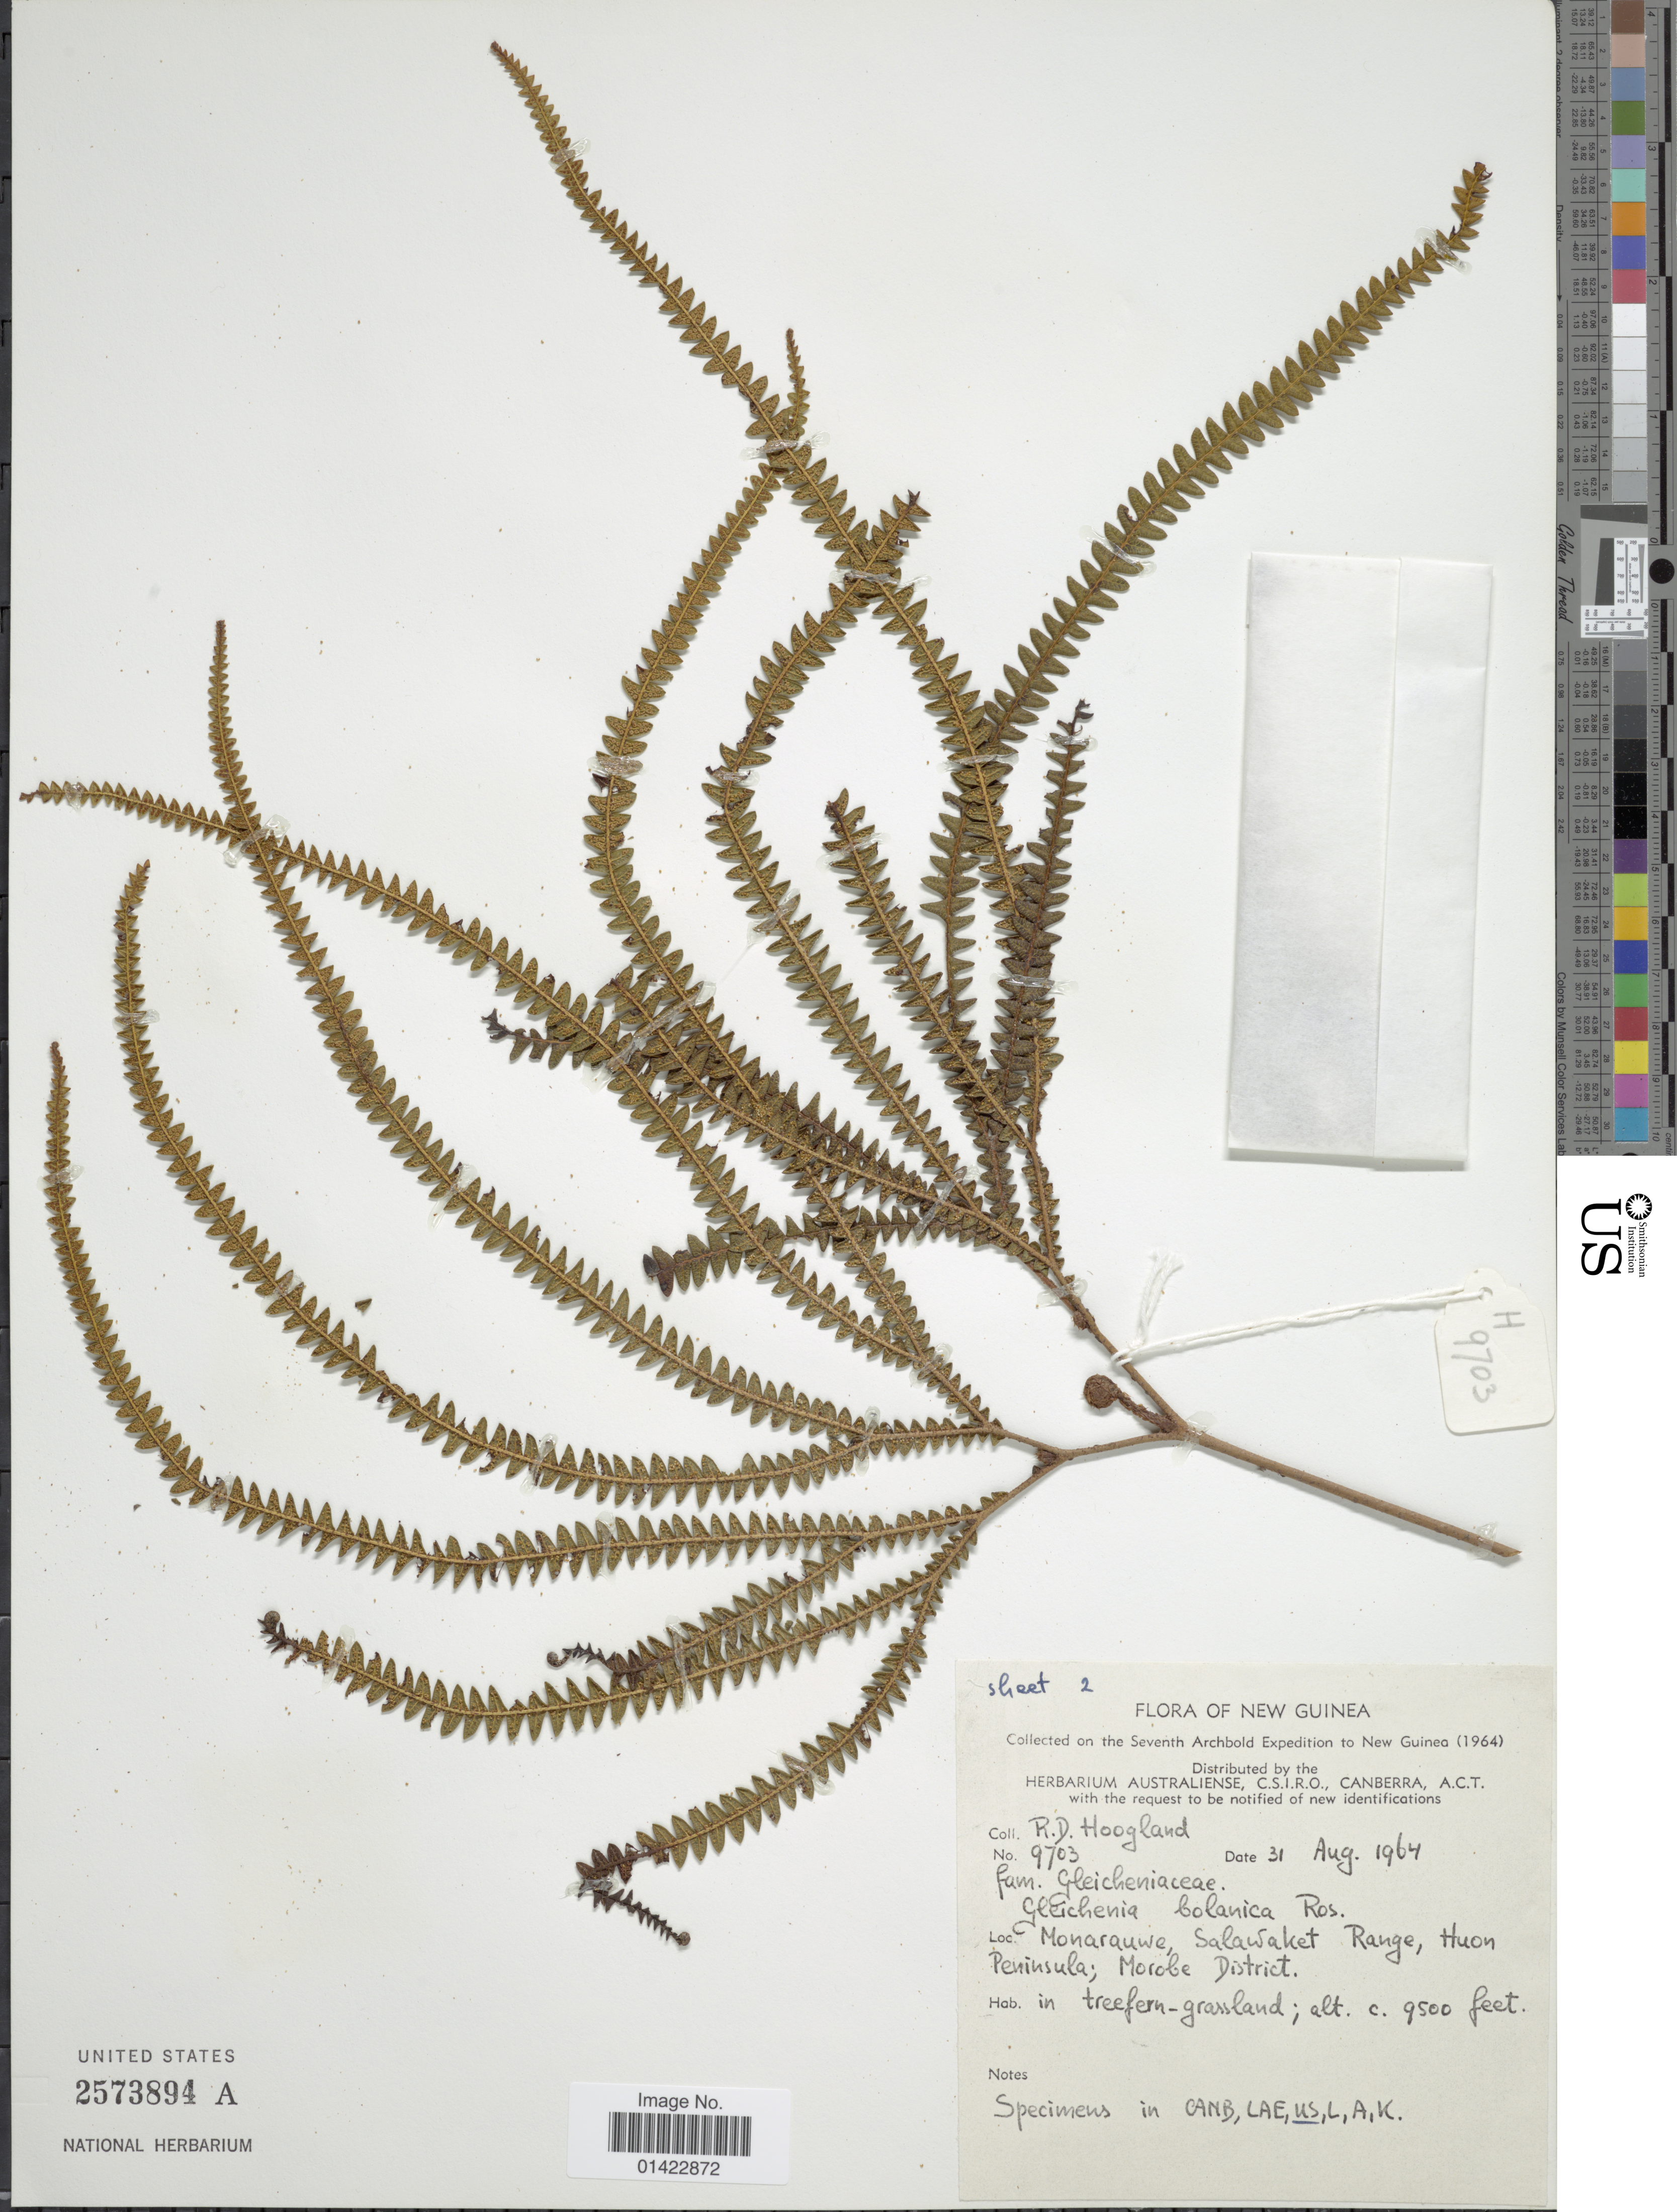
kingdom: Plantae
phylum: Tracheophyta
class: Polypodiopsida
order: Gleicheniales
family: Gleicheniaceae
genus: Sticherus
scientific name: Sticherus bolanicus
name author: (Rosenst.) Copel.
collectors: R. D. Hoogland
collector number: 9703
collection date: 1964-08-31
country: Papua New Guinea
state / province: Morobe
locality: New Guinea. Monarauwe, Salawaket Range, Huon Peninsula.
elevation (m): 2896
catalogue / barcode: US 2573894A